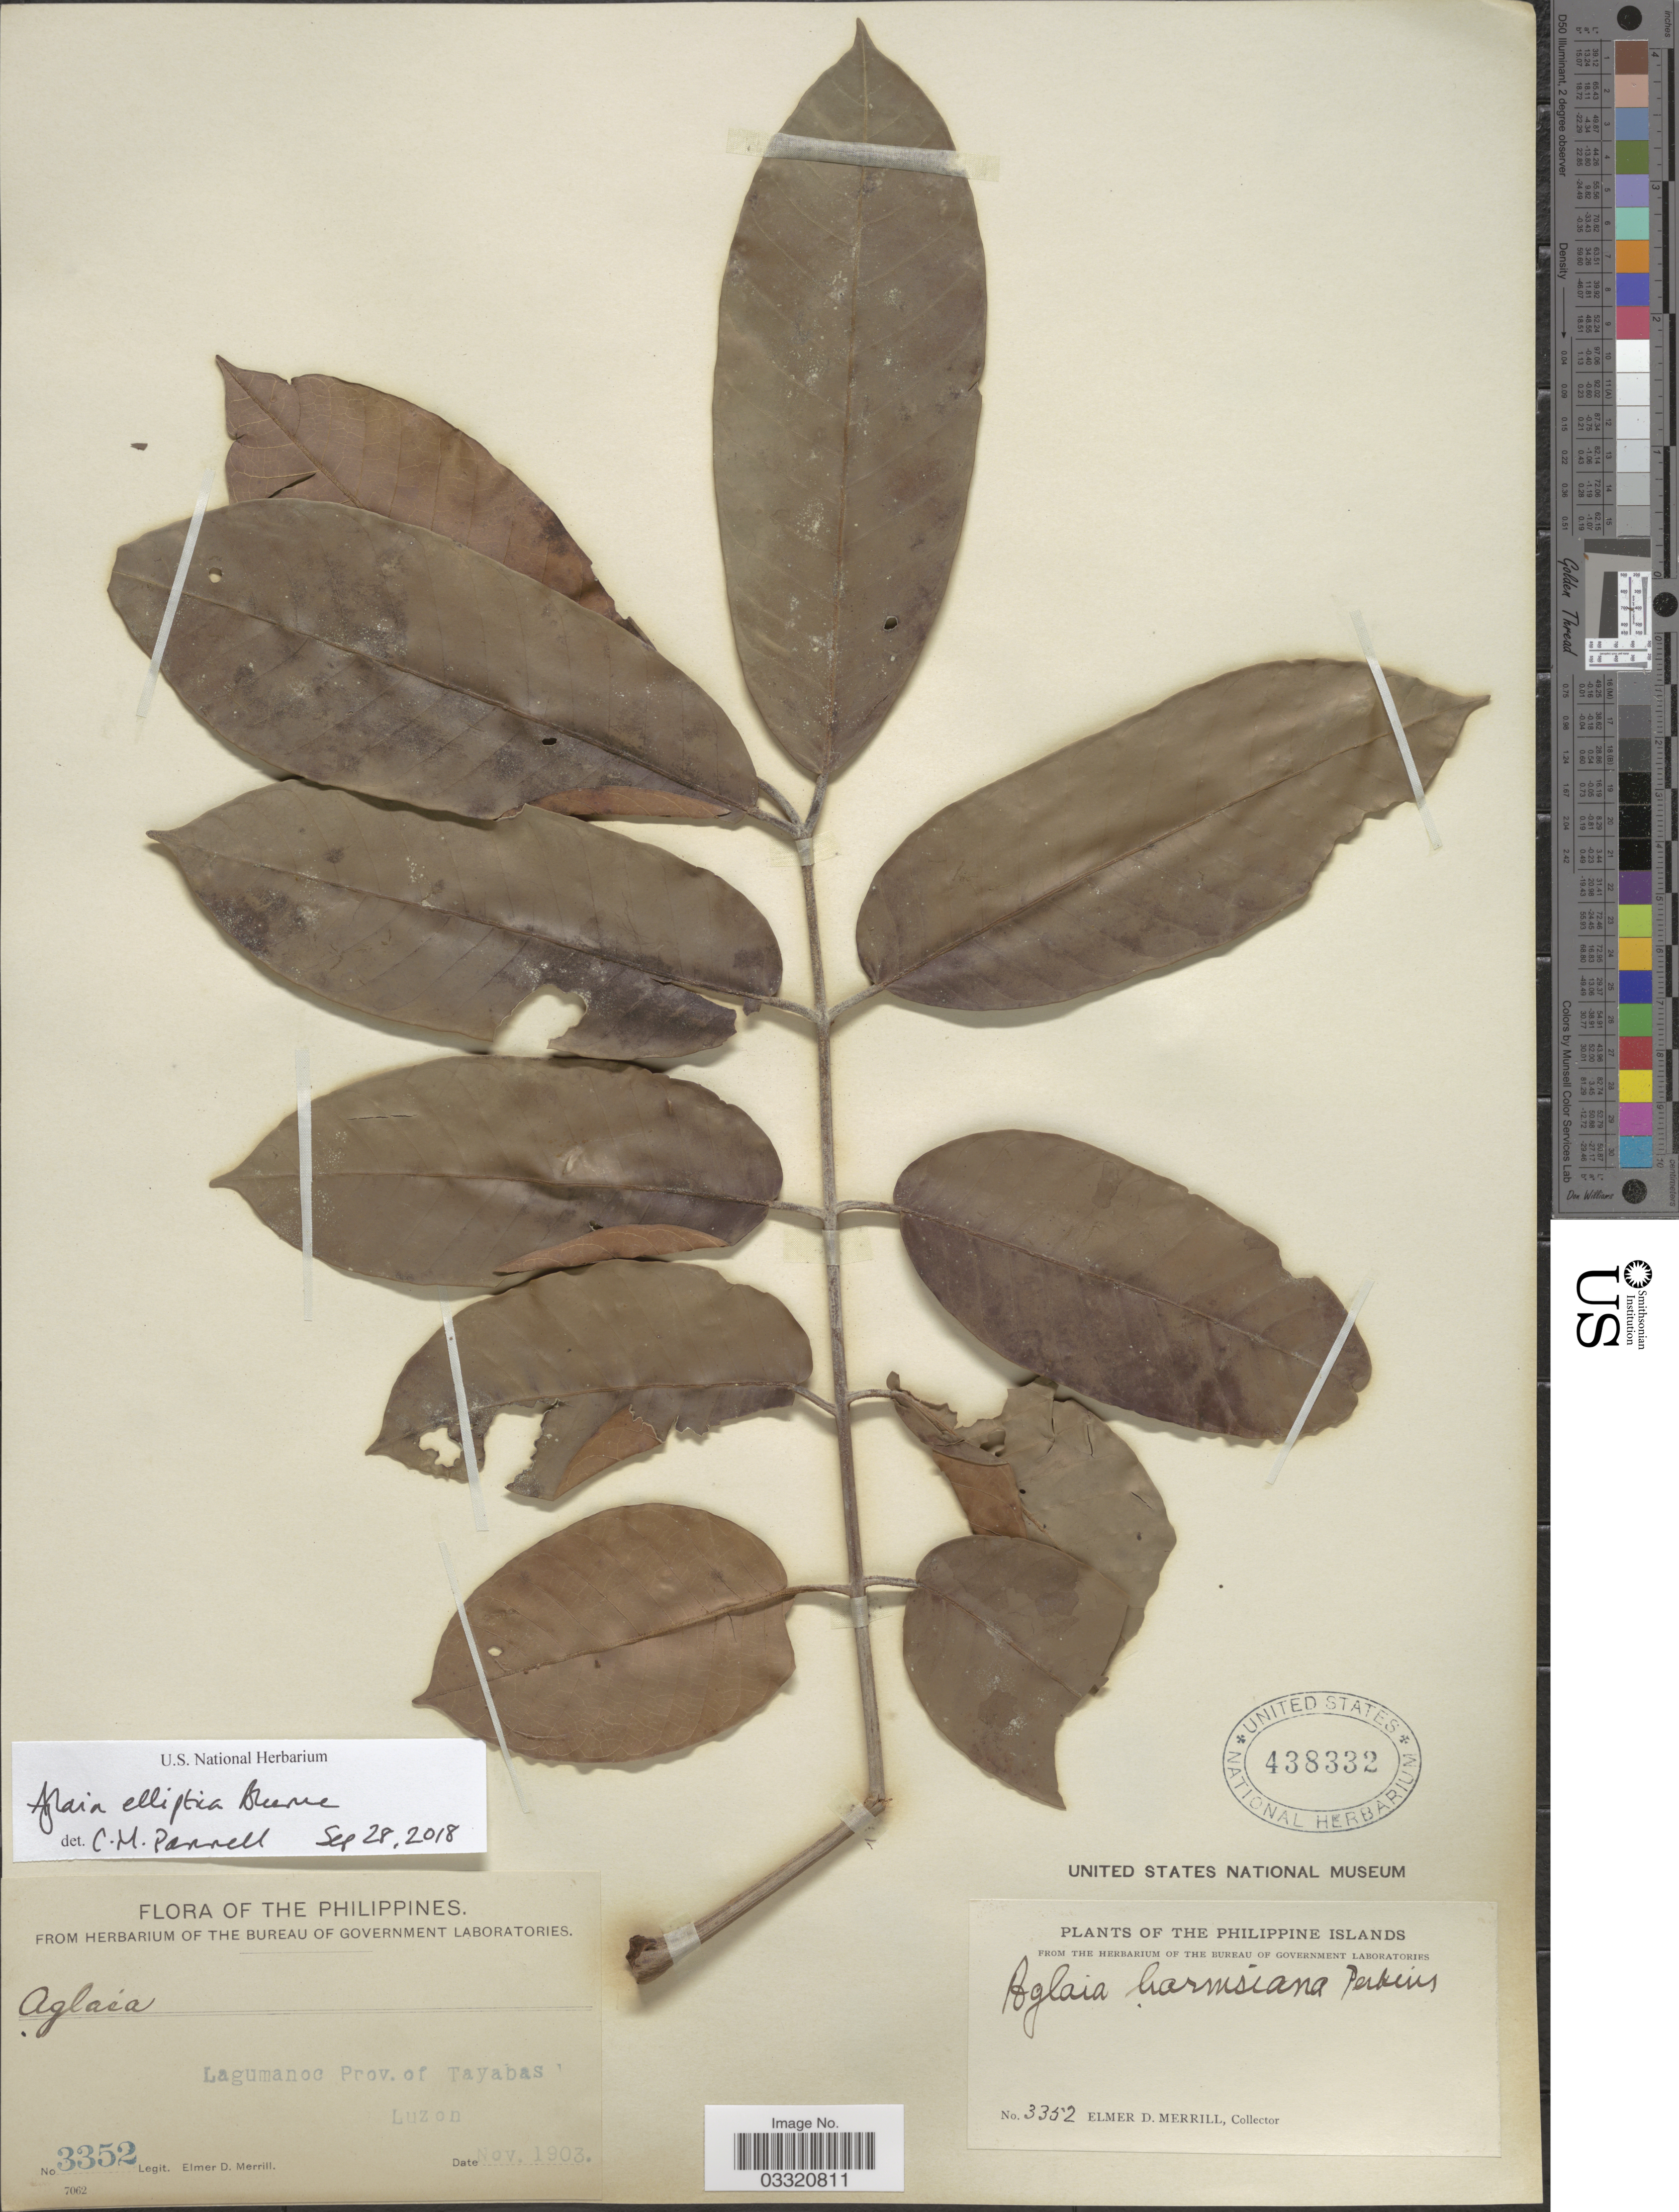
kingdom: Plantae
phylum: Tracheophyta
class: Magnoliopsida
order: Sapindales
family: Meliaceae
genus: Aglaia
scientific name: Aglaia elliptica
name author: Blume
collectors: E. D. Merrill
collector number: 3352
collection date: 1903-11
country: Philippines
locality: Lagumanoc Prov. of Tayabas, Luzon.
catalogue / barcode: US 438332